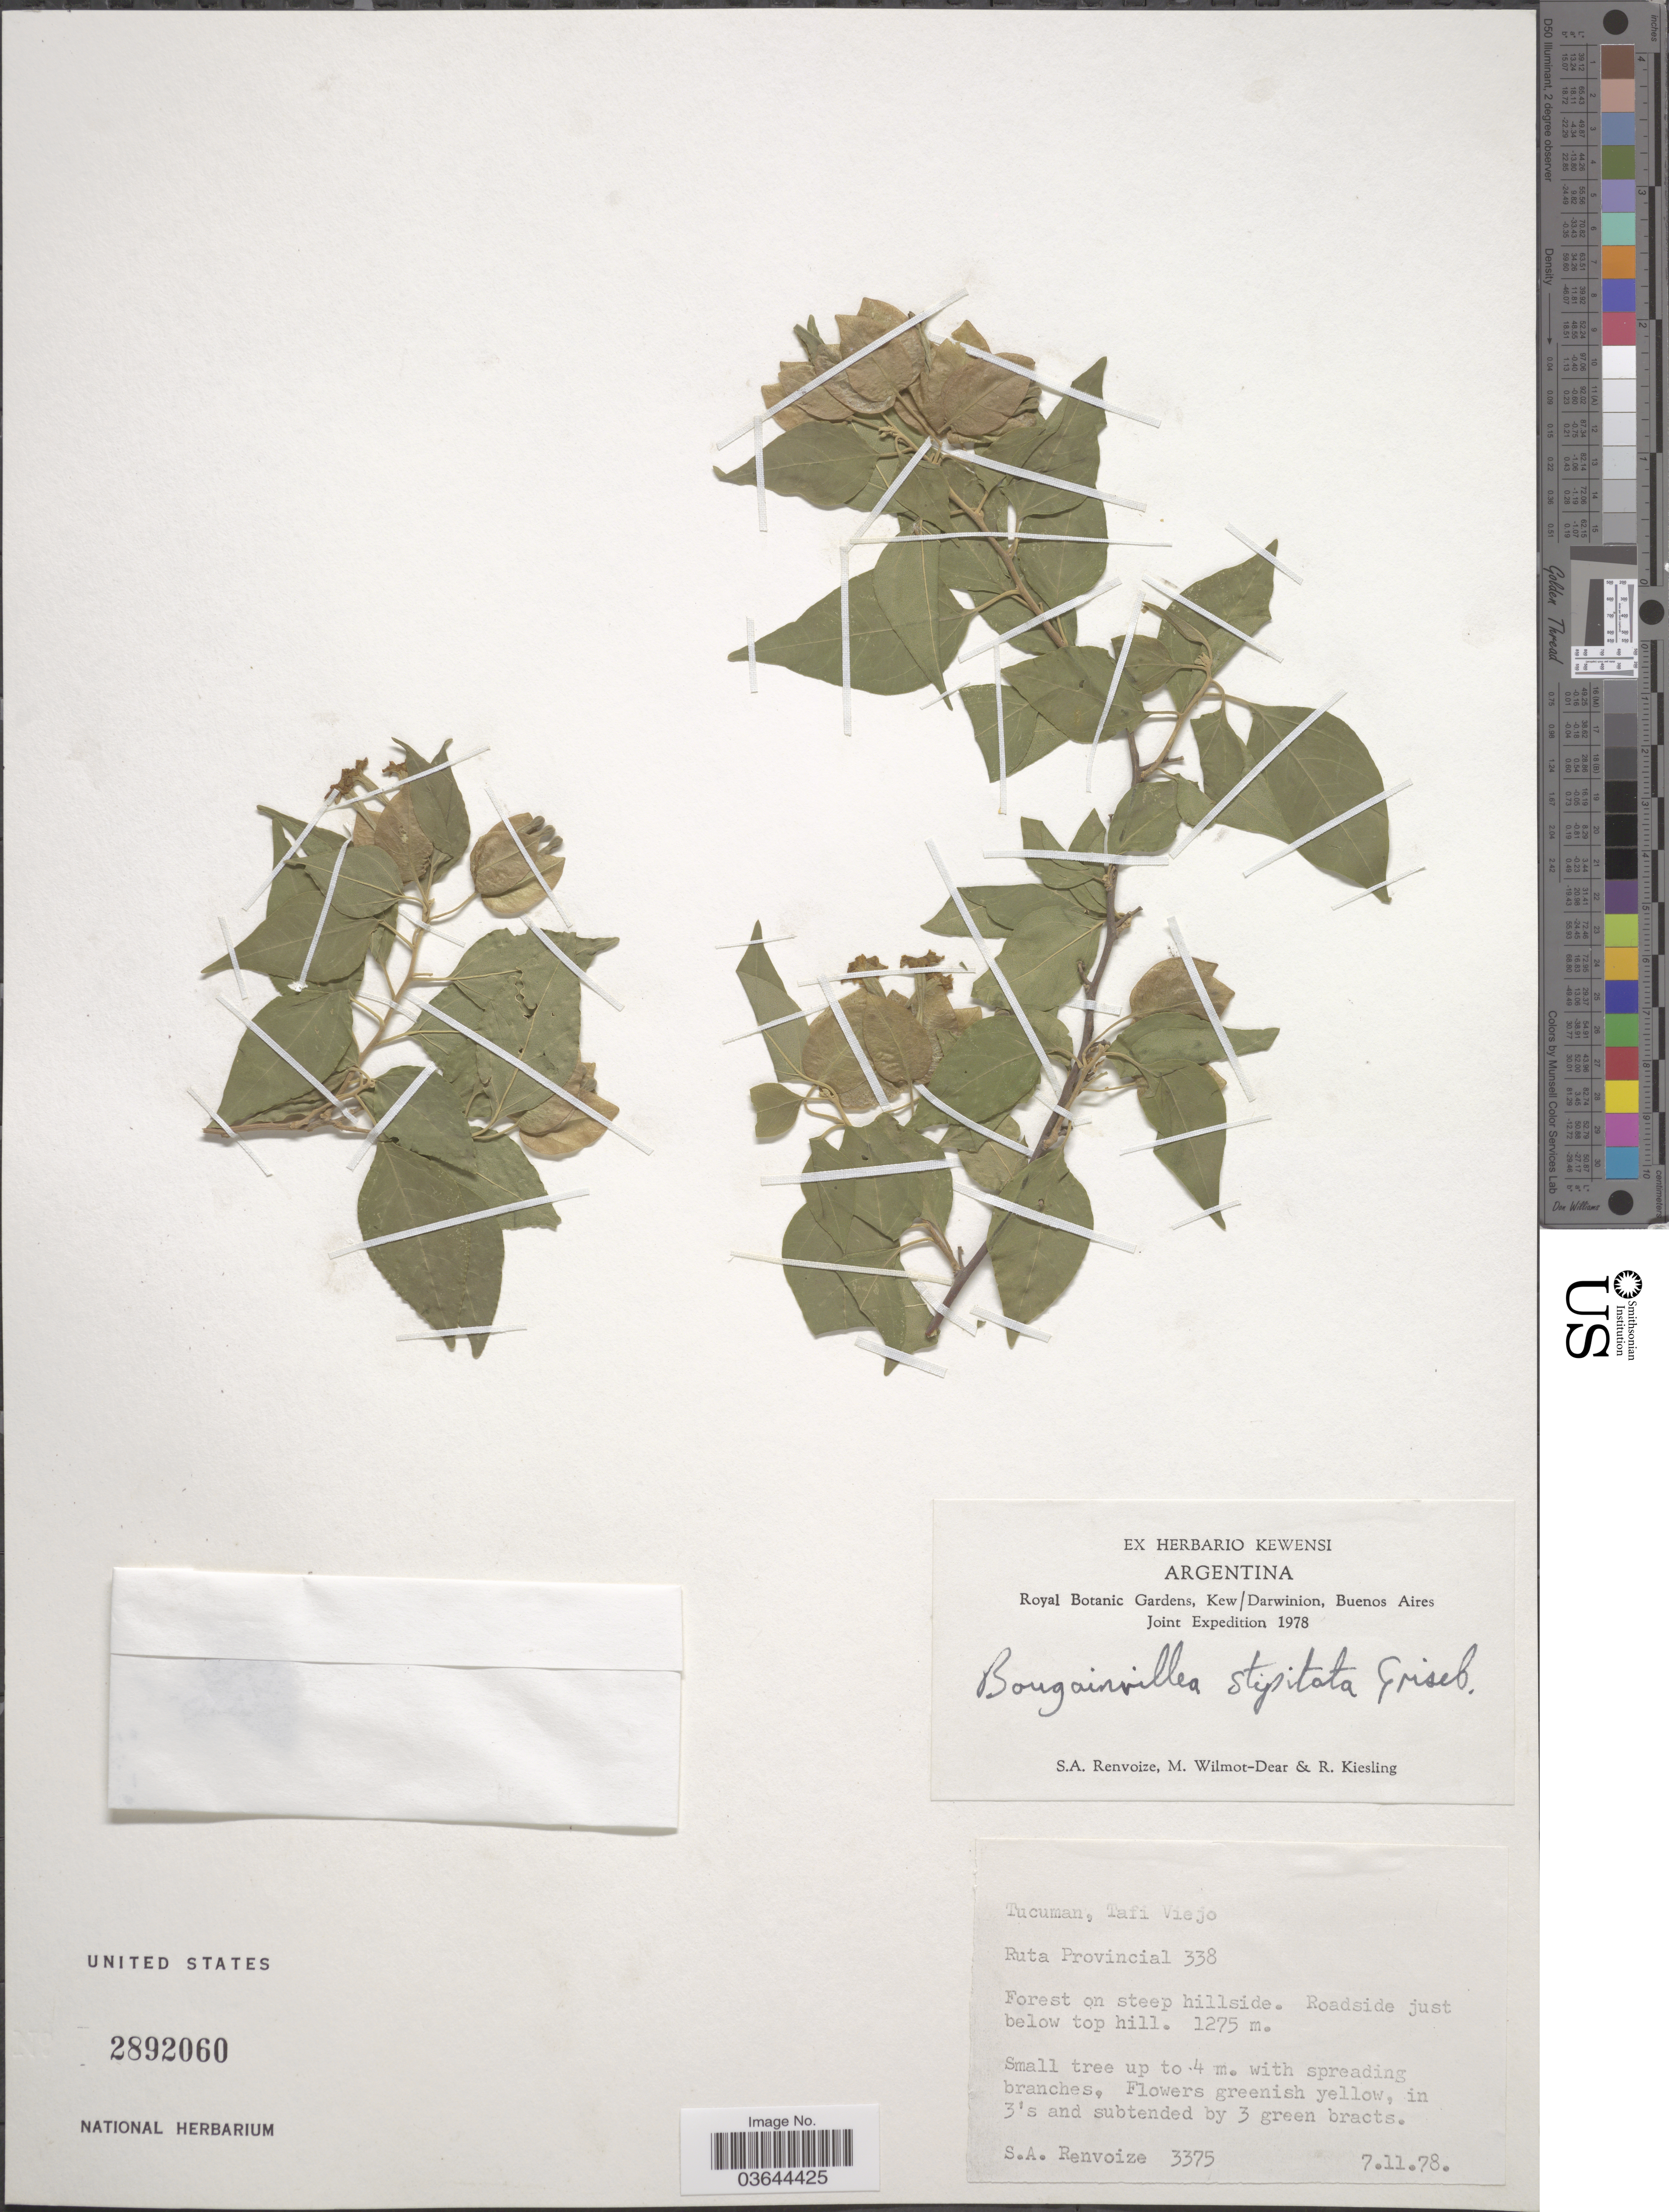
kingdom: Plantae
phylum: Tracheophyta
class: Magnoliopsida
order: Caryophyllales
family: Nyctaginaceae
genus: Bougainvillea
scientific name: Bougainvillea stipitata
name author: Griseb.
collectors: S. A. Renvoize, M. Wilmot-Dear & R. Kiesling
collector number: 3375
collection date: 1978-11-07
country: Argentina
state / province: Tucuman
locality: Tafi Viejo, Ruta Provincial. Roadside just below top hill.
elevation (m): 1275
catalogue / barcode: US 2892060